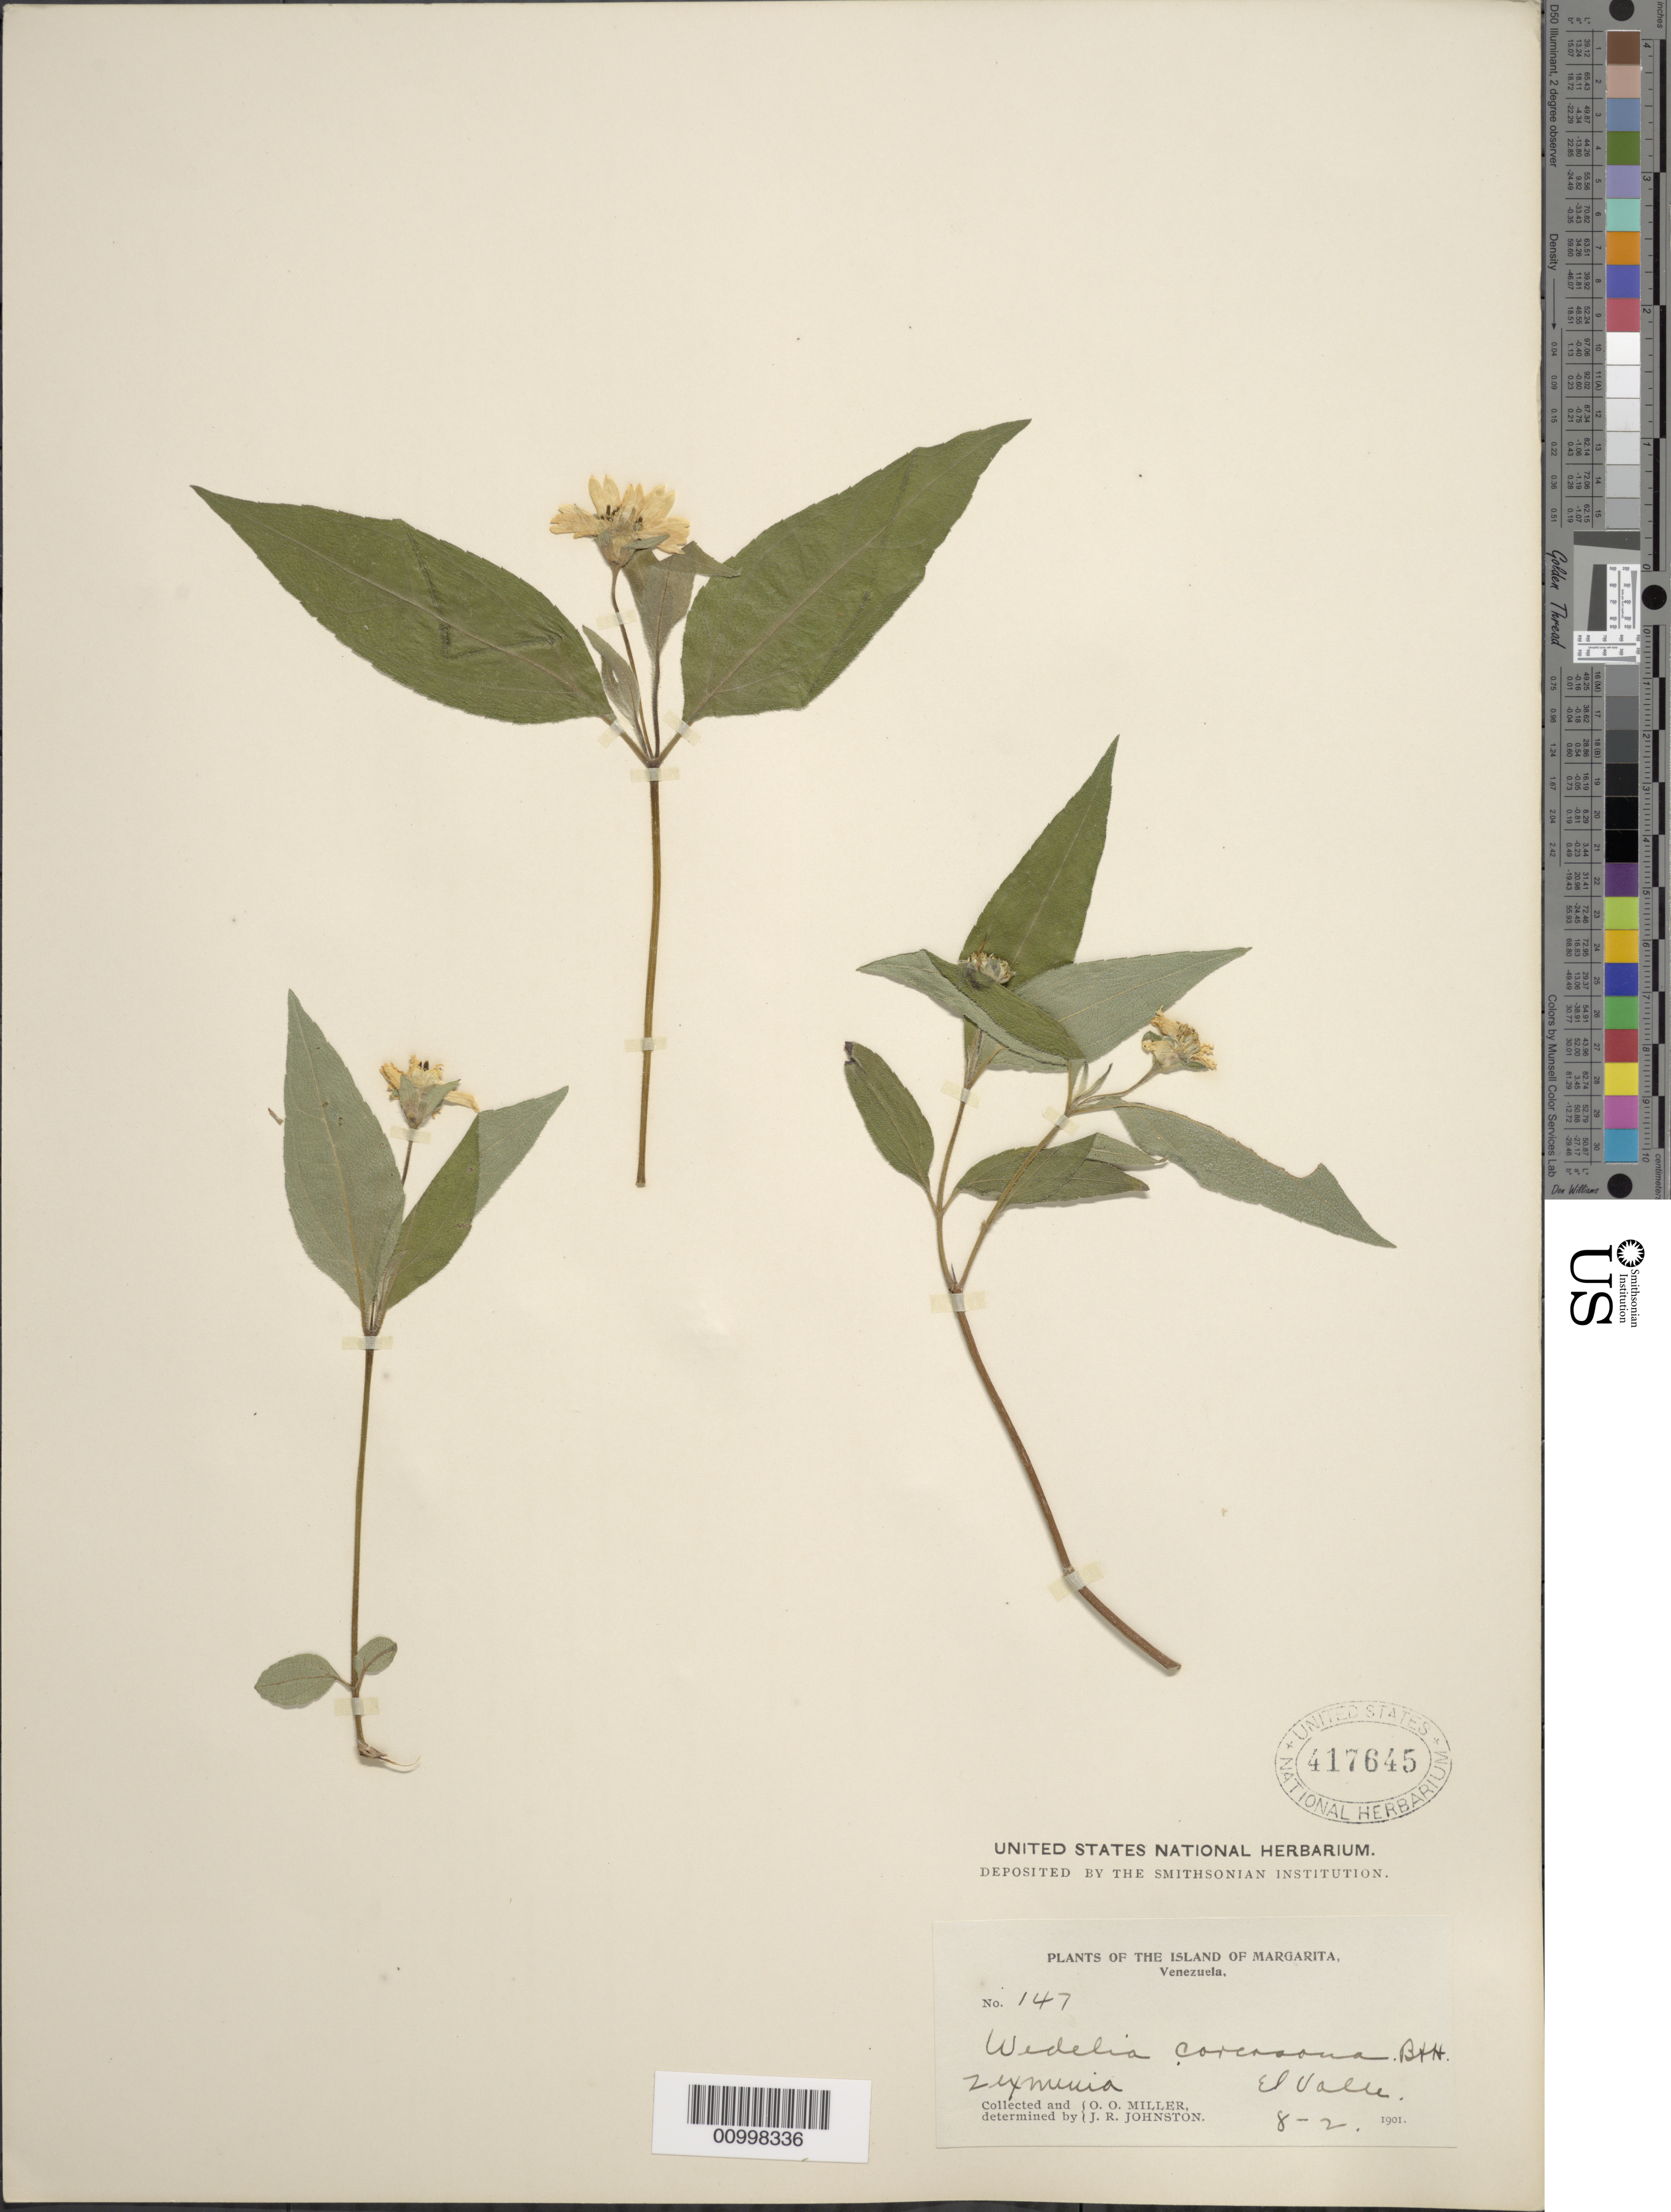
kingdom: Plantae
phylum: Tracheophyta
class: Magnoliopsida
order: Asterales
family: Asteraceae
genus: Wedelia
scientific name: Wedelia calycina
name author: Rich.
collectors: O. O. Miller & J. Johnston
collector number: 147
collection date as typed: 02 Aug 1901 or 08 Feb 1901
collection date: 1901-02-08 or 1901-08-02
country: Venezuela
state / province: Nueva Esparta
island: Margarita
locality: El Valle. Zexminia?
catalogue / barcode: US 417645